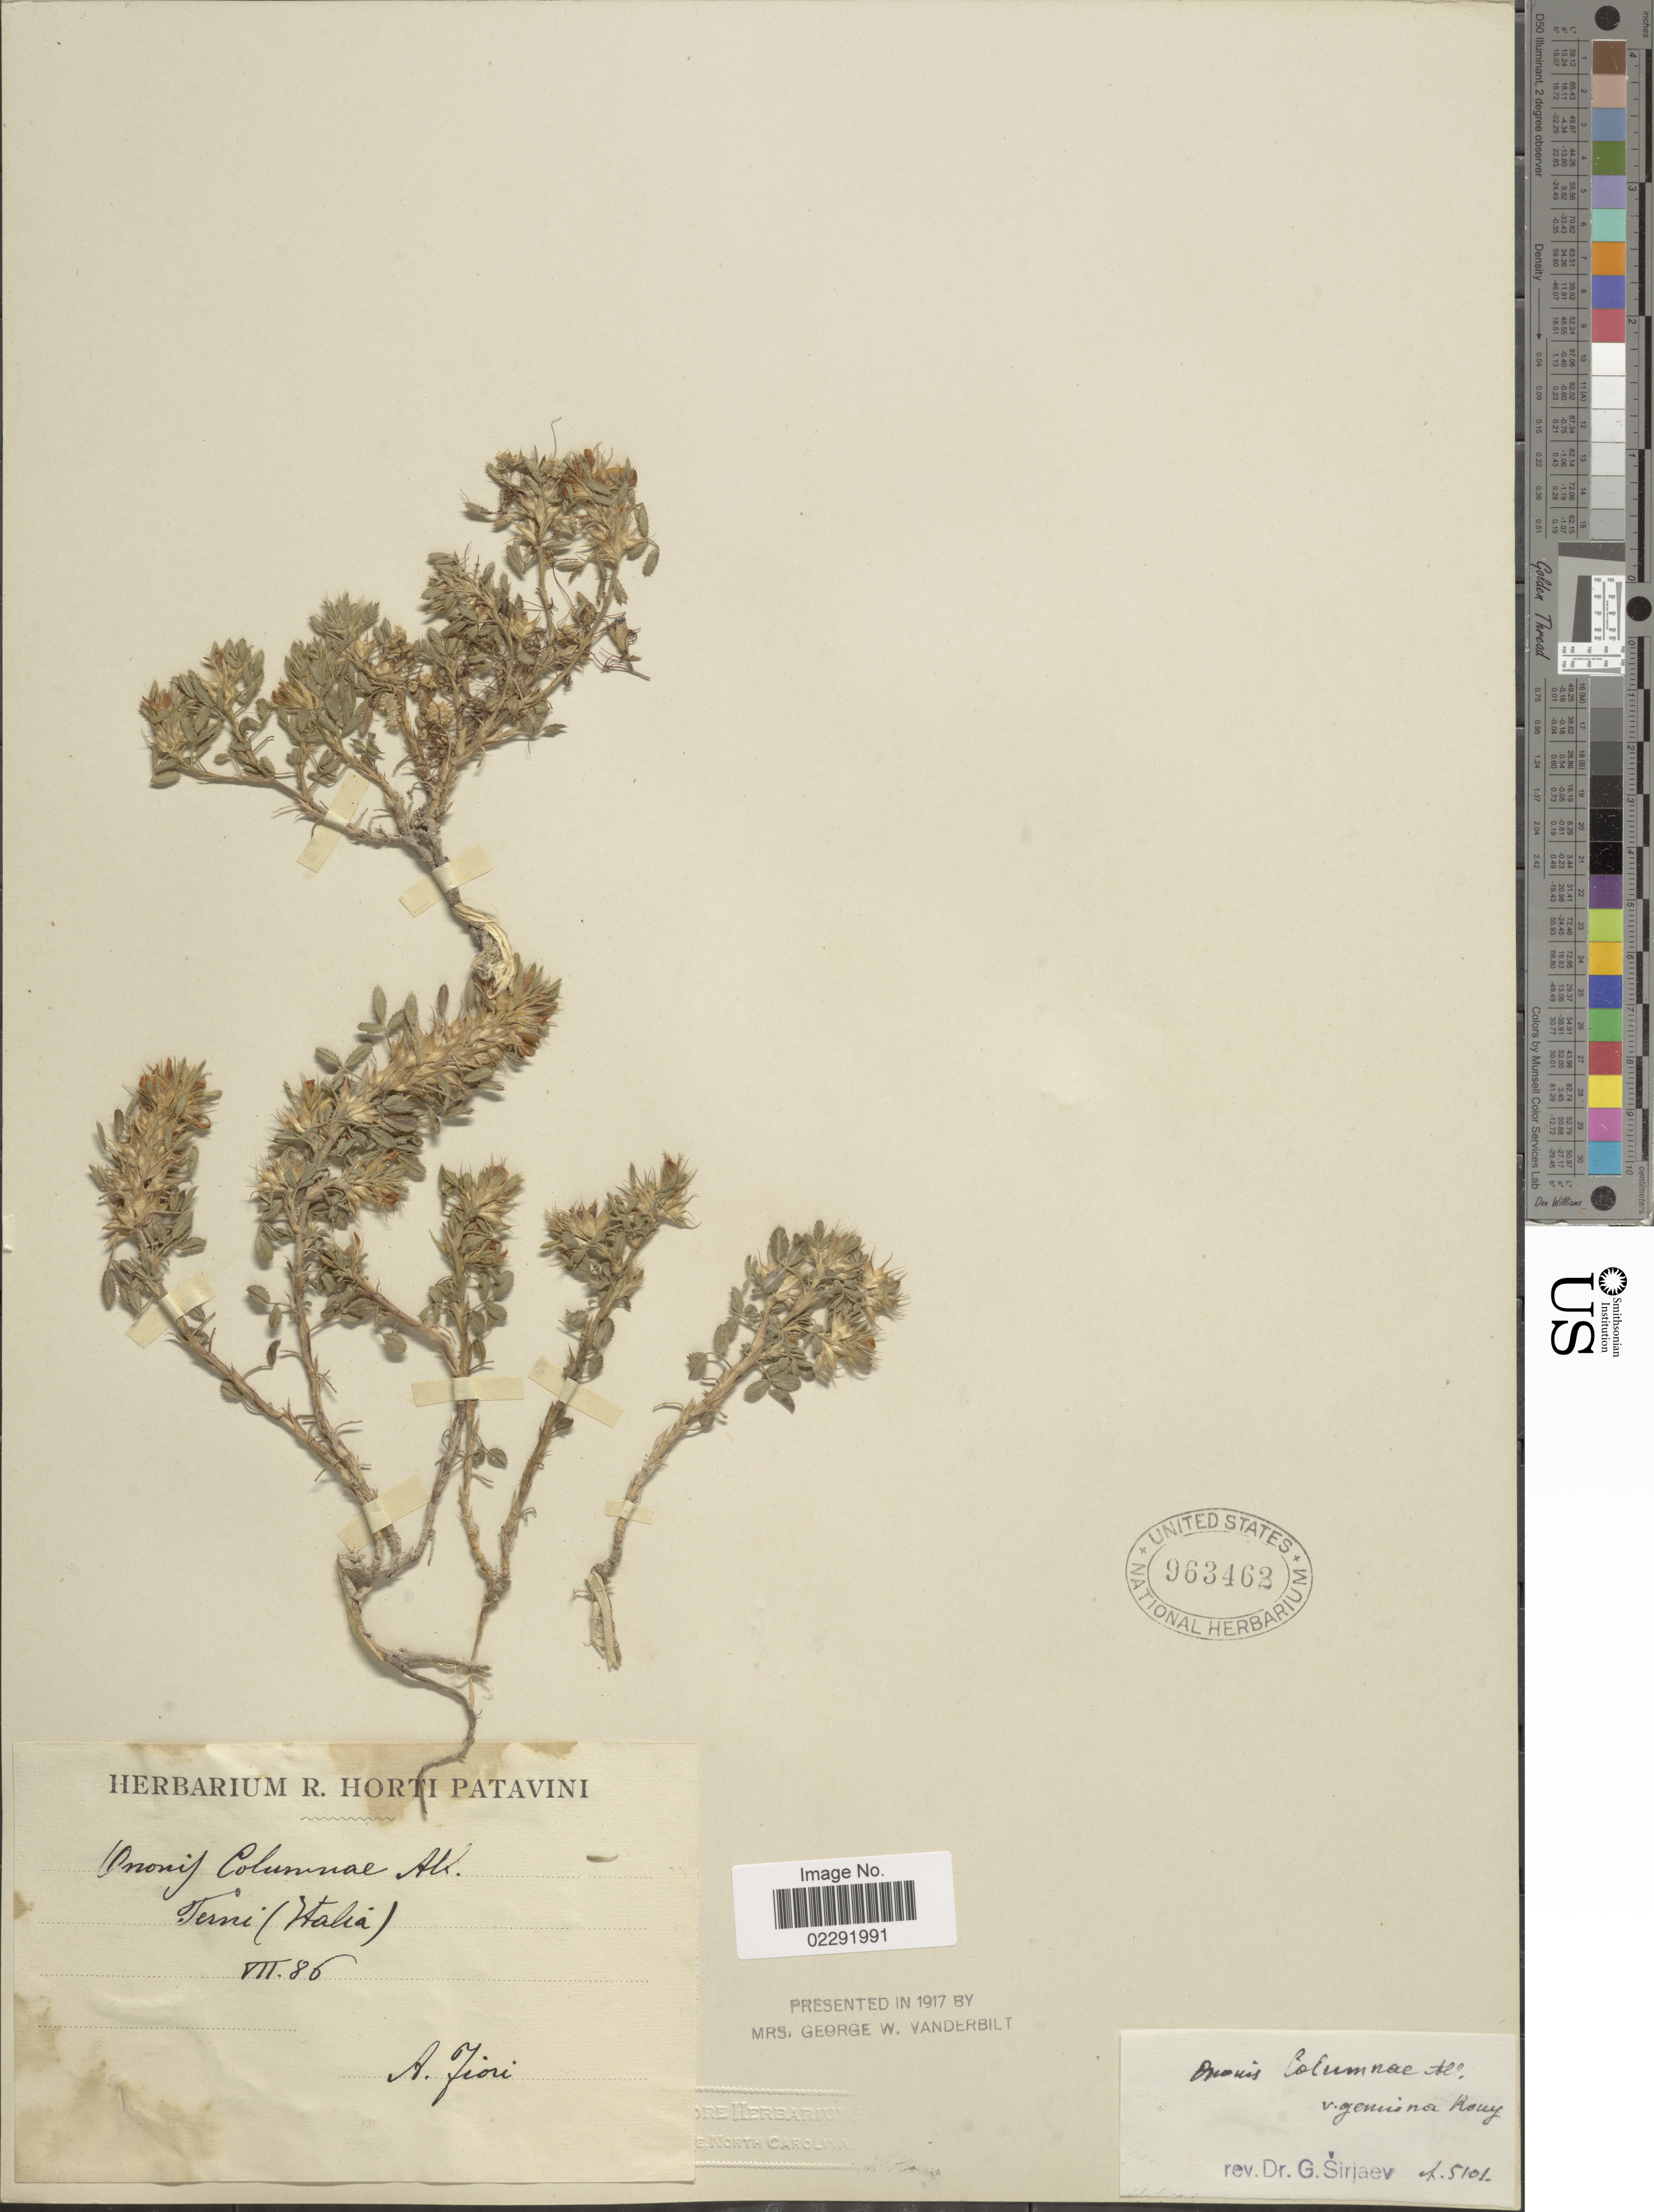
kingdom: Plantae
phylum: Tracheophyta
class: Magnoliopsida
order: Fabales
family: Fabaceae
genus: Ononis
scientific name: Ononis pusilla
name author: L.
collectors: A. Fiori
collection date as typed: Transcribed d/m/y: /7/86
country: Italy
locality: Terni. [interpreted]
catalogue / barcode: US 963462